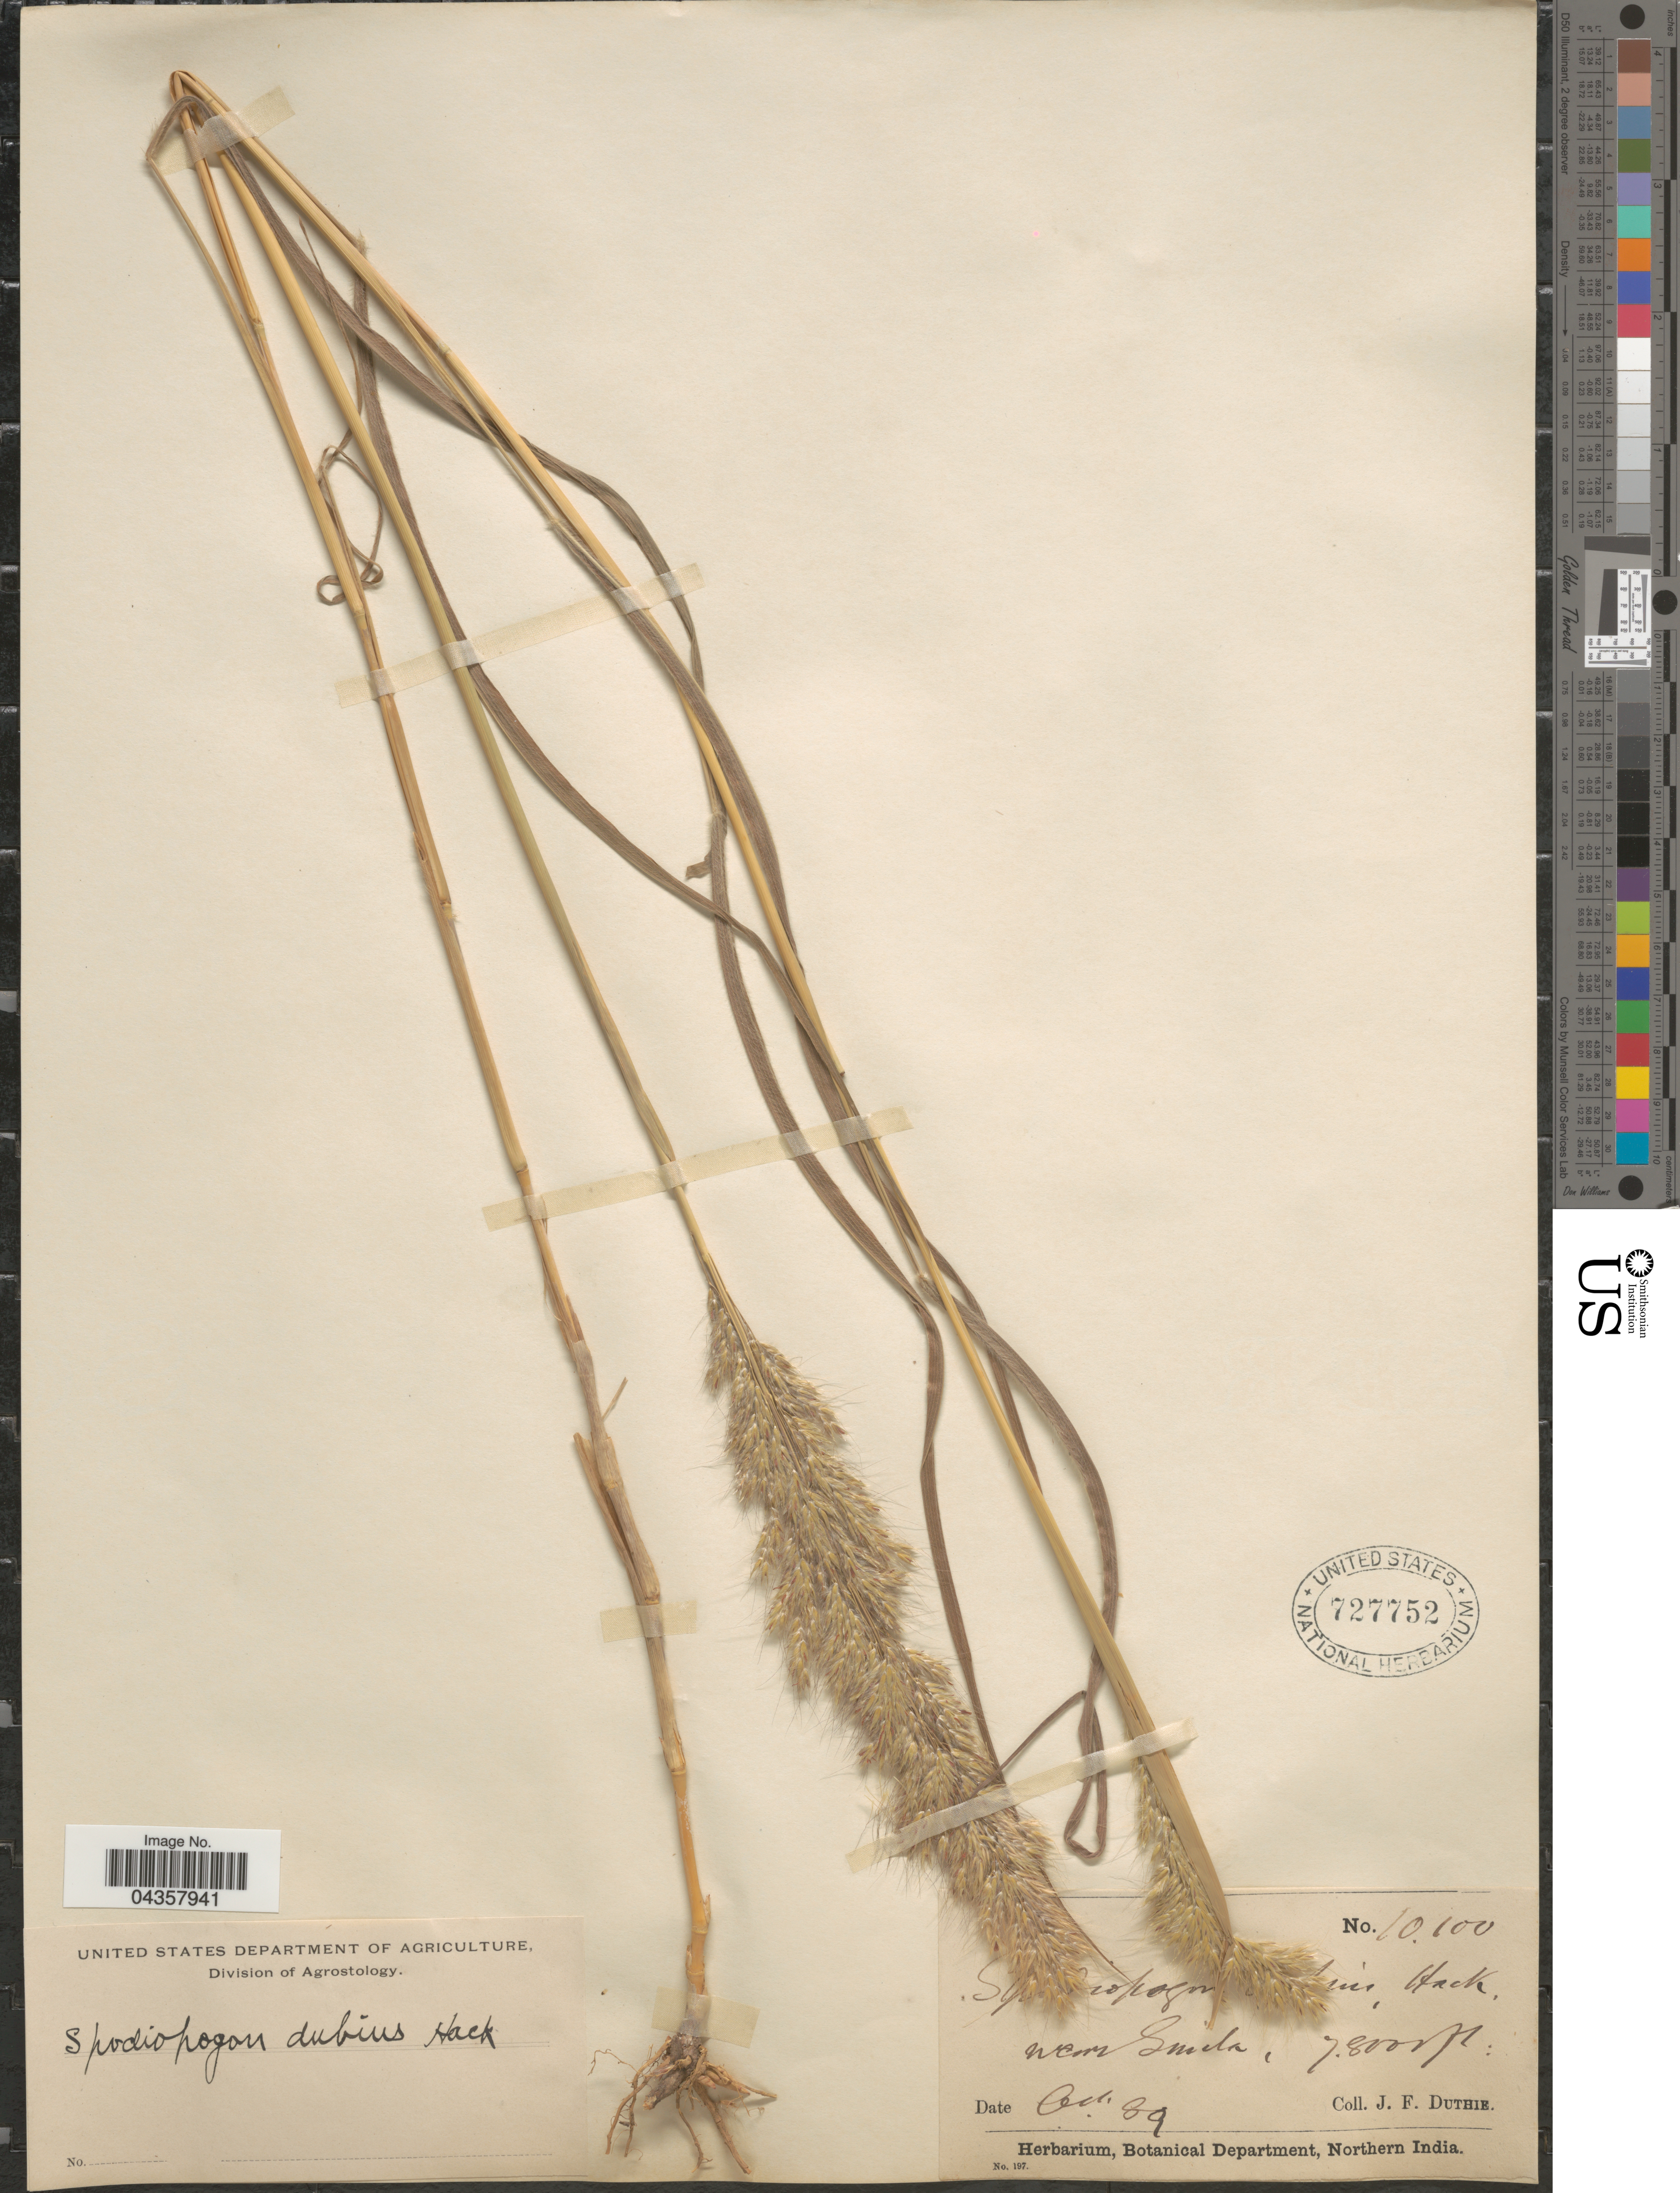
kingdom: Plantae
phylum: Tracheophyta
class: Liliopsida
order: Poales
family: Poaceae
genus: Spodiopogon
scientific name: Spodiopogon dubius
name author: Hack.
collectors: J. F. Duthie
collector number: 10100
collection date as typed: Transcribed d/m/y: /10/89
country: India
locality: Near Simla.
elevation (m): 2377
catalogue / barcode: US 727752